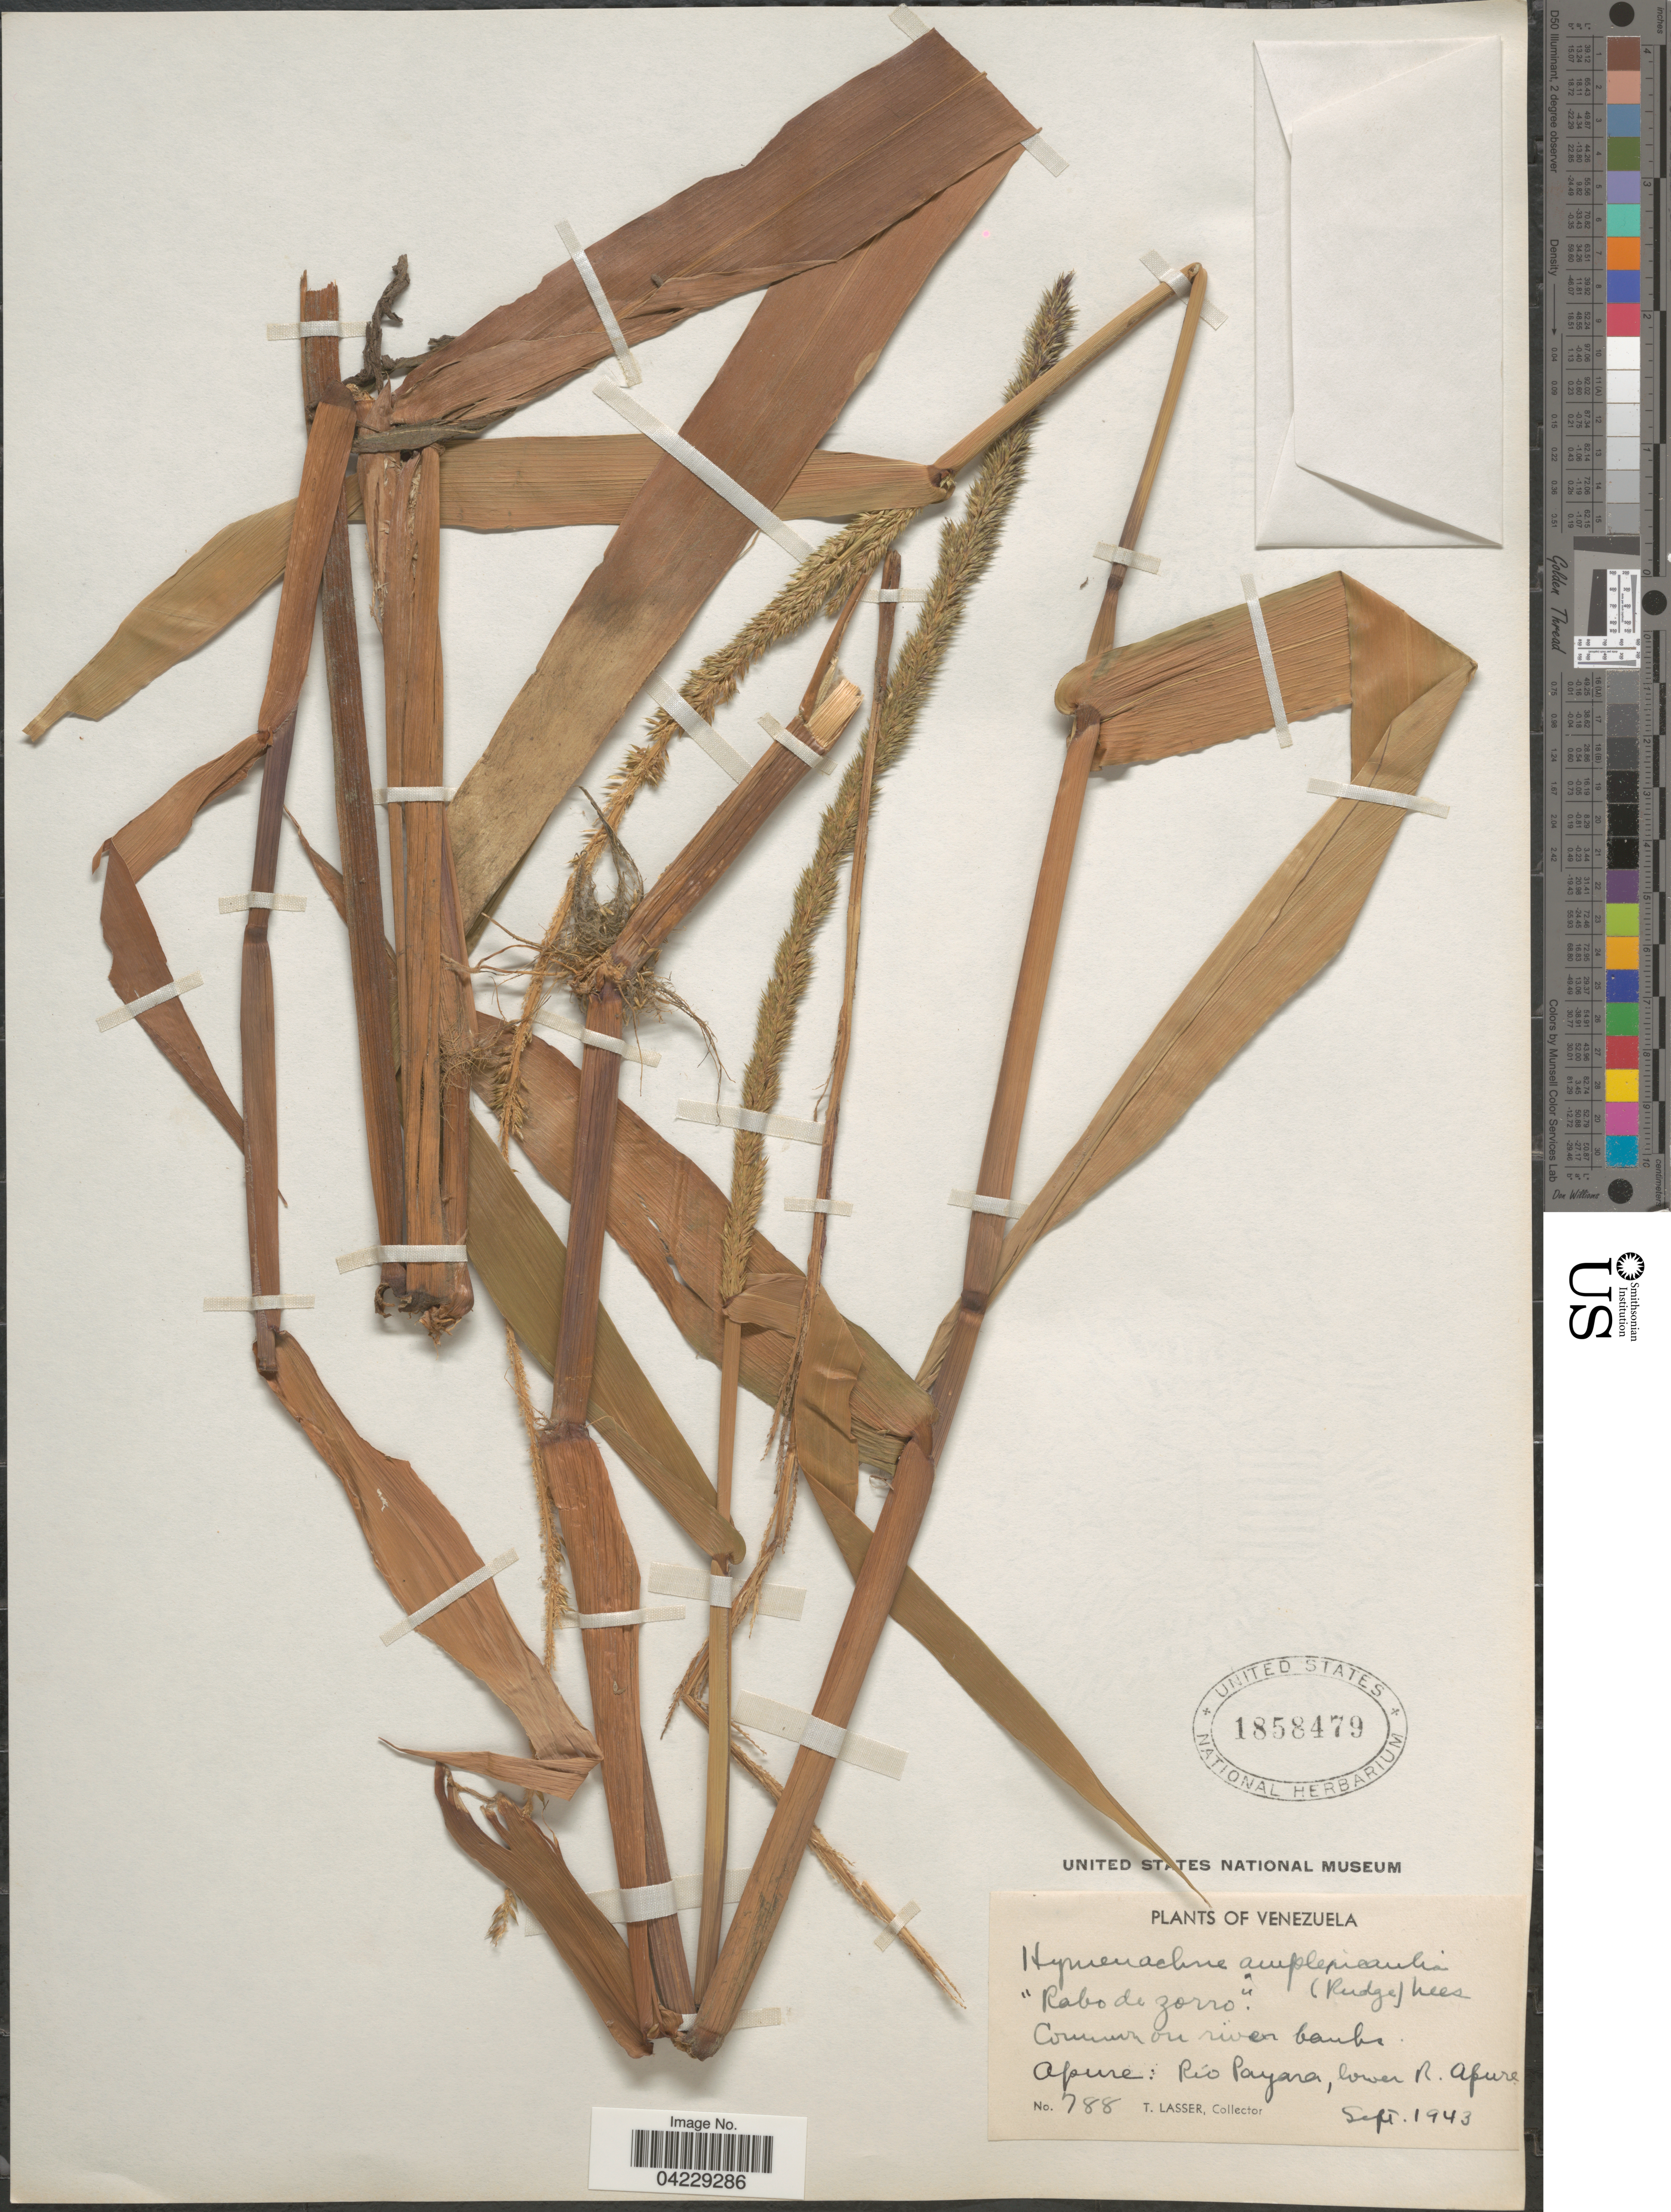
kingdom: Plantae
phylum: Tracheophyta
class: Liliopsida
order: Poales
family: Poaceae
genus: Hymenachne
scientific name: Hymenachne amplexicaulis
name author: (Rudge) Nees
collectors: T. Lasser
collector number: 788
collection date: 1943-09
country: Venezuela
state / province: Apure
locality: Rabo de zorro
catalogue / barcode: US 1858479